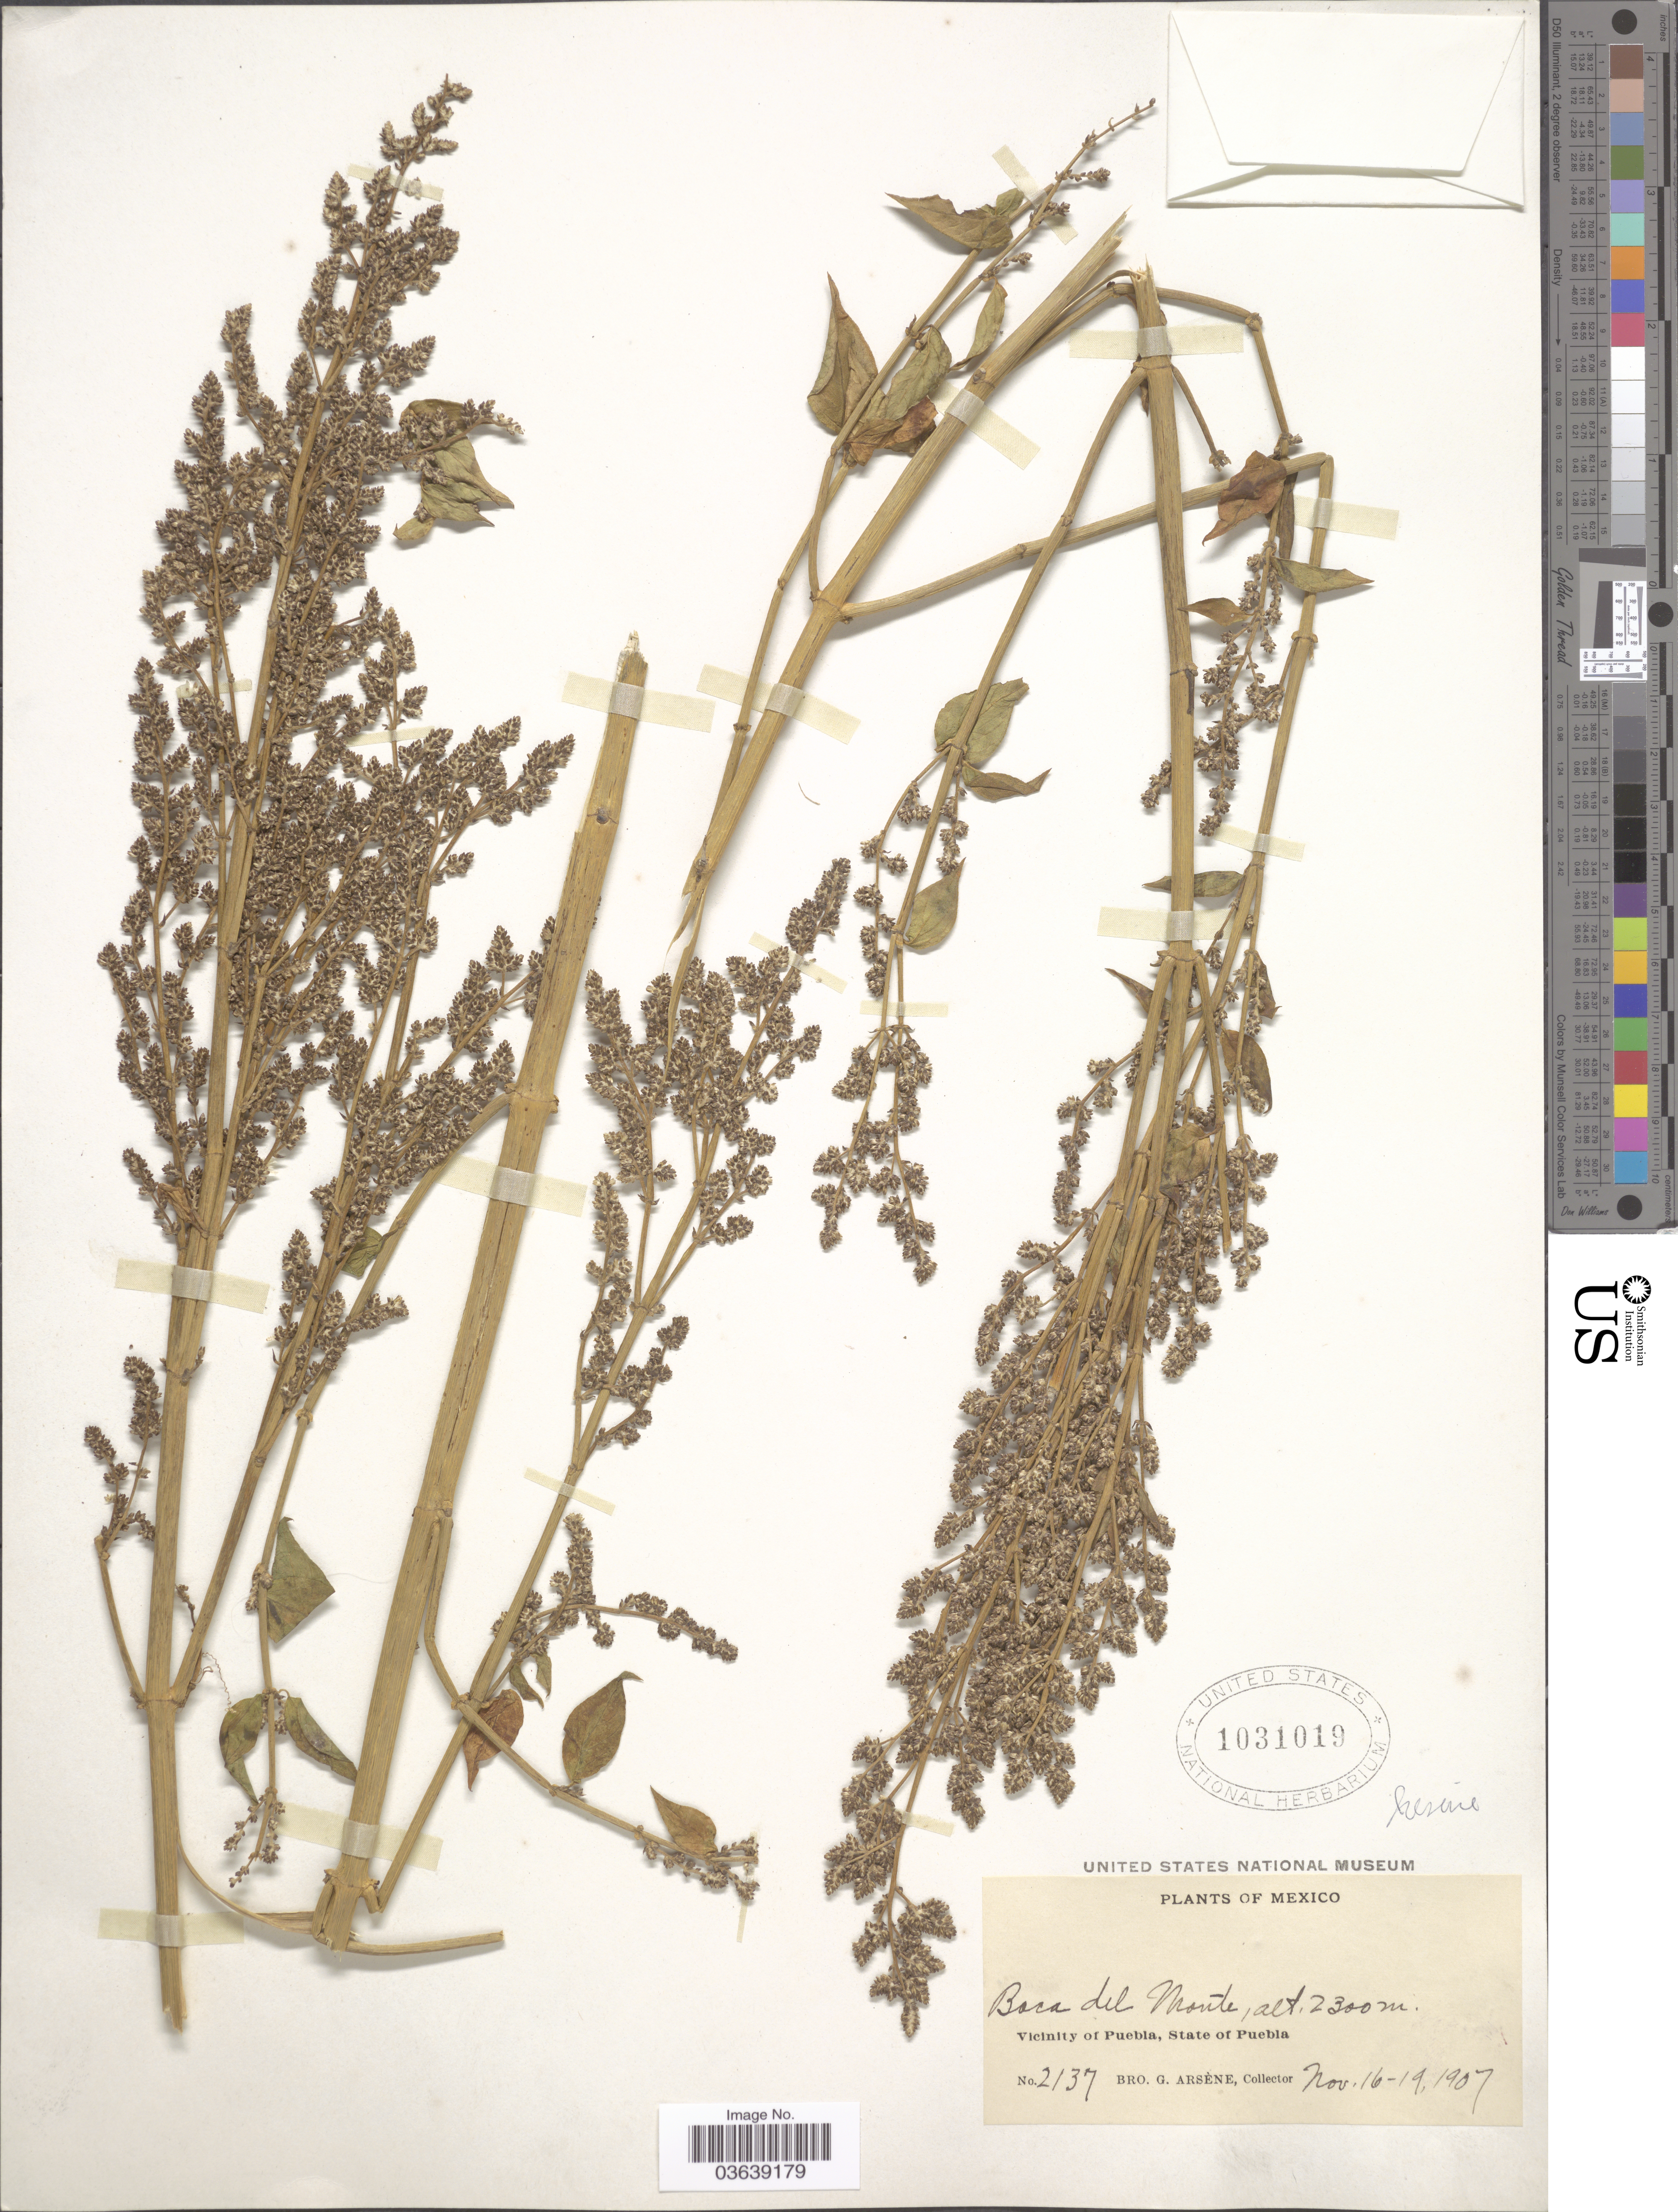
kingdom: Plantae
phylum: Tracheophyta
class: Magnoliopsida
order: Caryophyllales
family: Amaranthaceae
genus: Iresine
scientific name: Iresine sp.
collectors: Bro. G. Arsène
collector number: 2137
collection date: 1907-11-16/1907-11-19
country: Mexico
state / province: Puebla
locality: Boca del Monte. Vicinity of Puebla.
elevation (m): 2300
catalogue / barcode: US 1031019